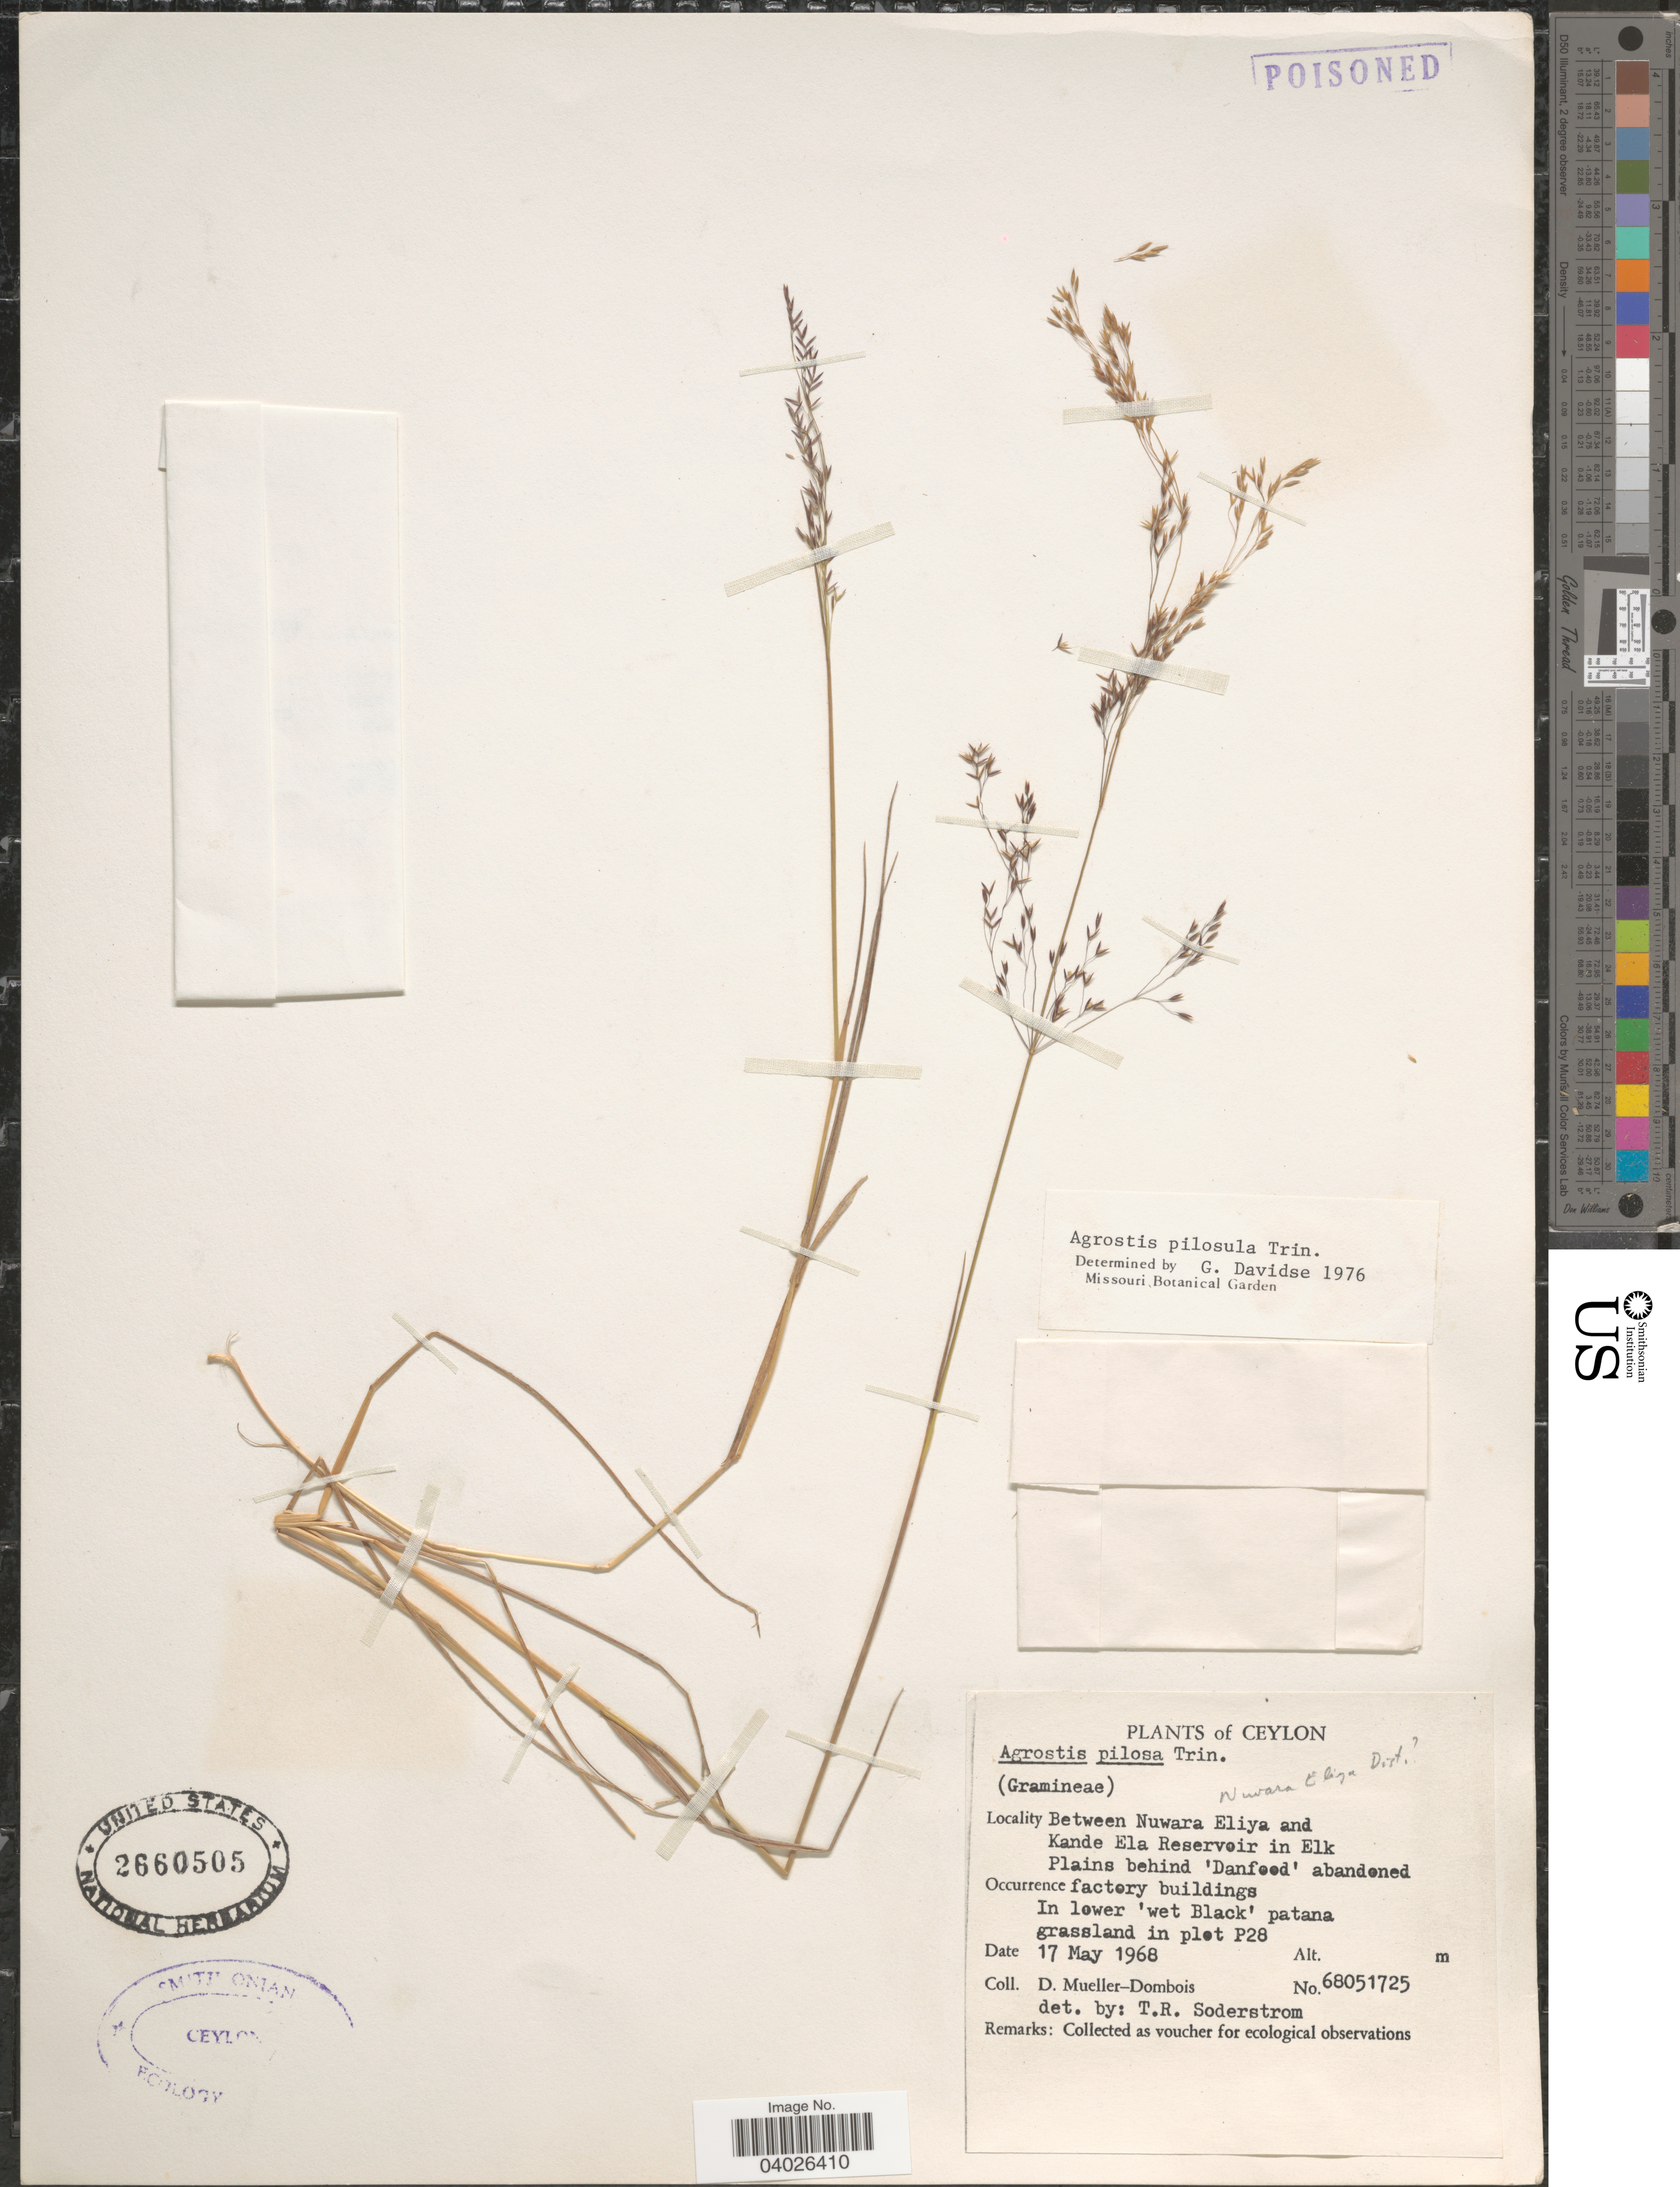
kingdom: Plantae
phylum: Tracheophyta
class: Liliopsida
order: Poales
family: Poaceae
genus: Agrostis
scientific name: Agrostis pilosula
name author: Trin.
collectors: D. Mueller-Dombois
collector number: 68051725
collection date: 1968-05-17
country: Sri Lanka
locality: Ceylon. Between Nuwara Eliya and Kande Ela Reservoir in Elk Plains behind 'Danfood'. abandoned factory buildings. In lower 'wet Black' patana grassland in plot P28.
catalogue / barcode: US 2660505